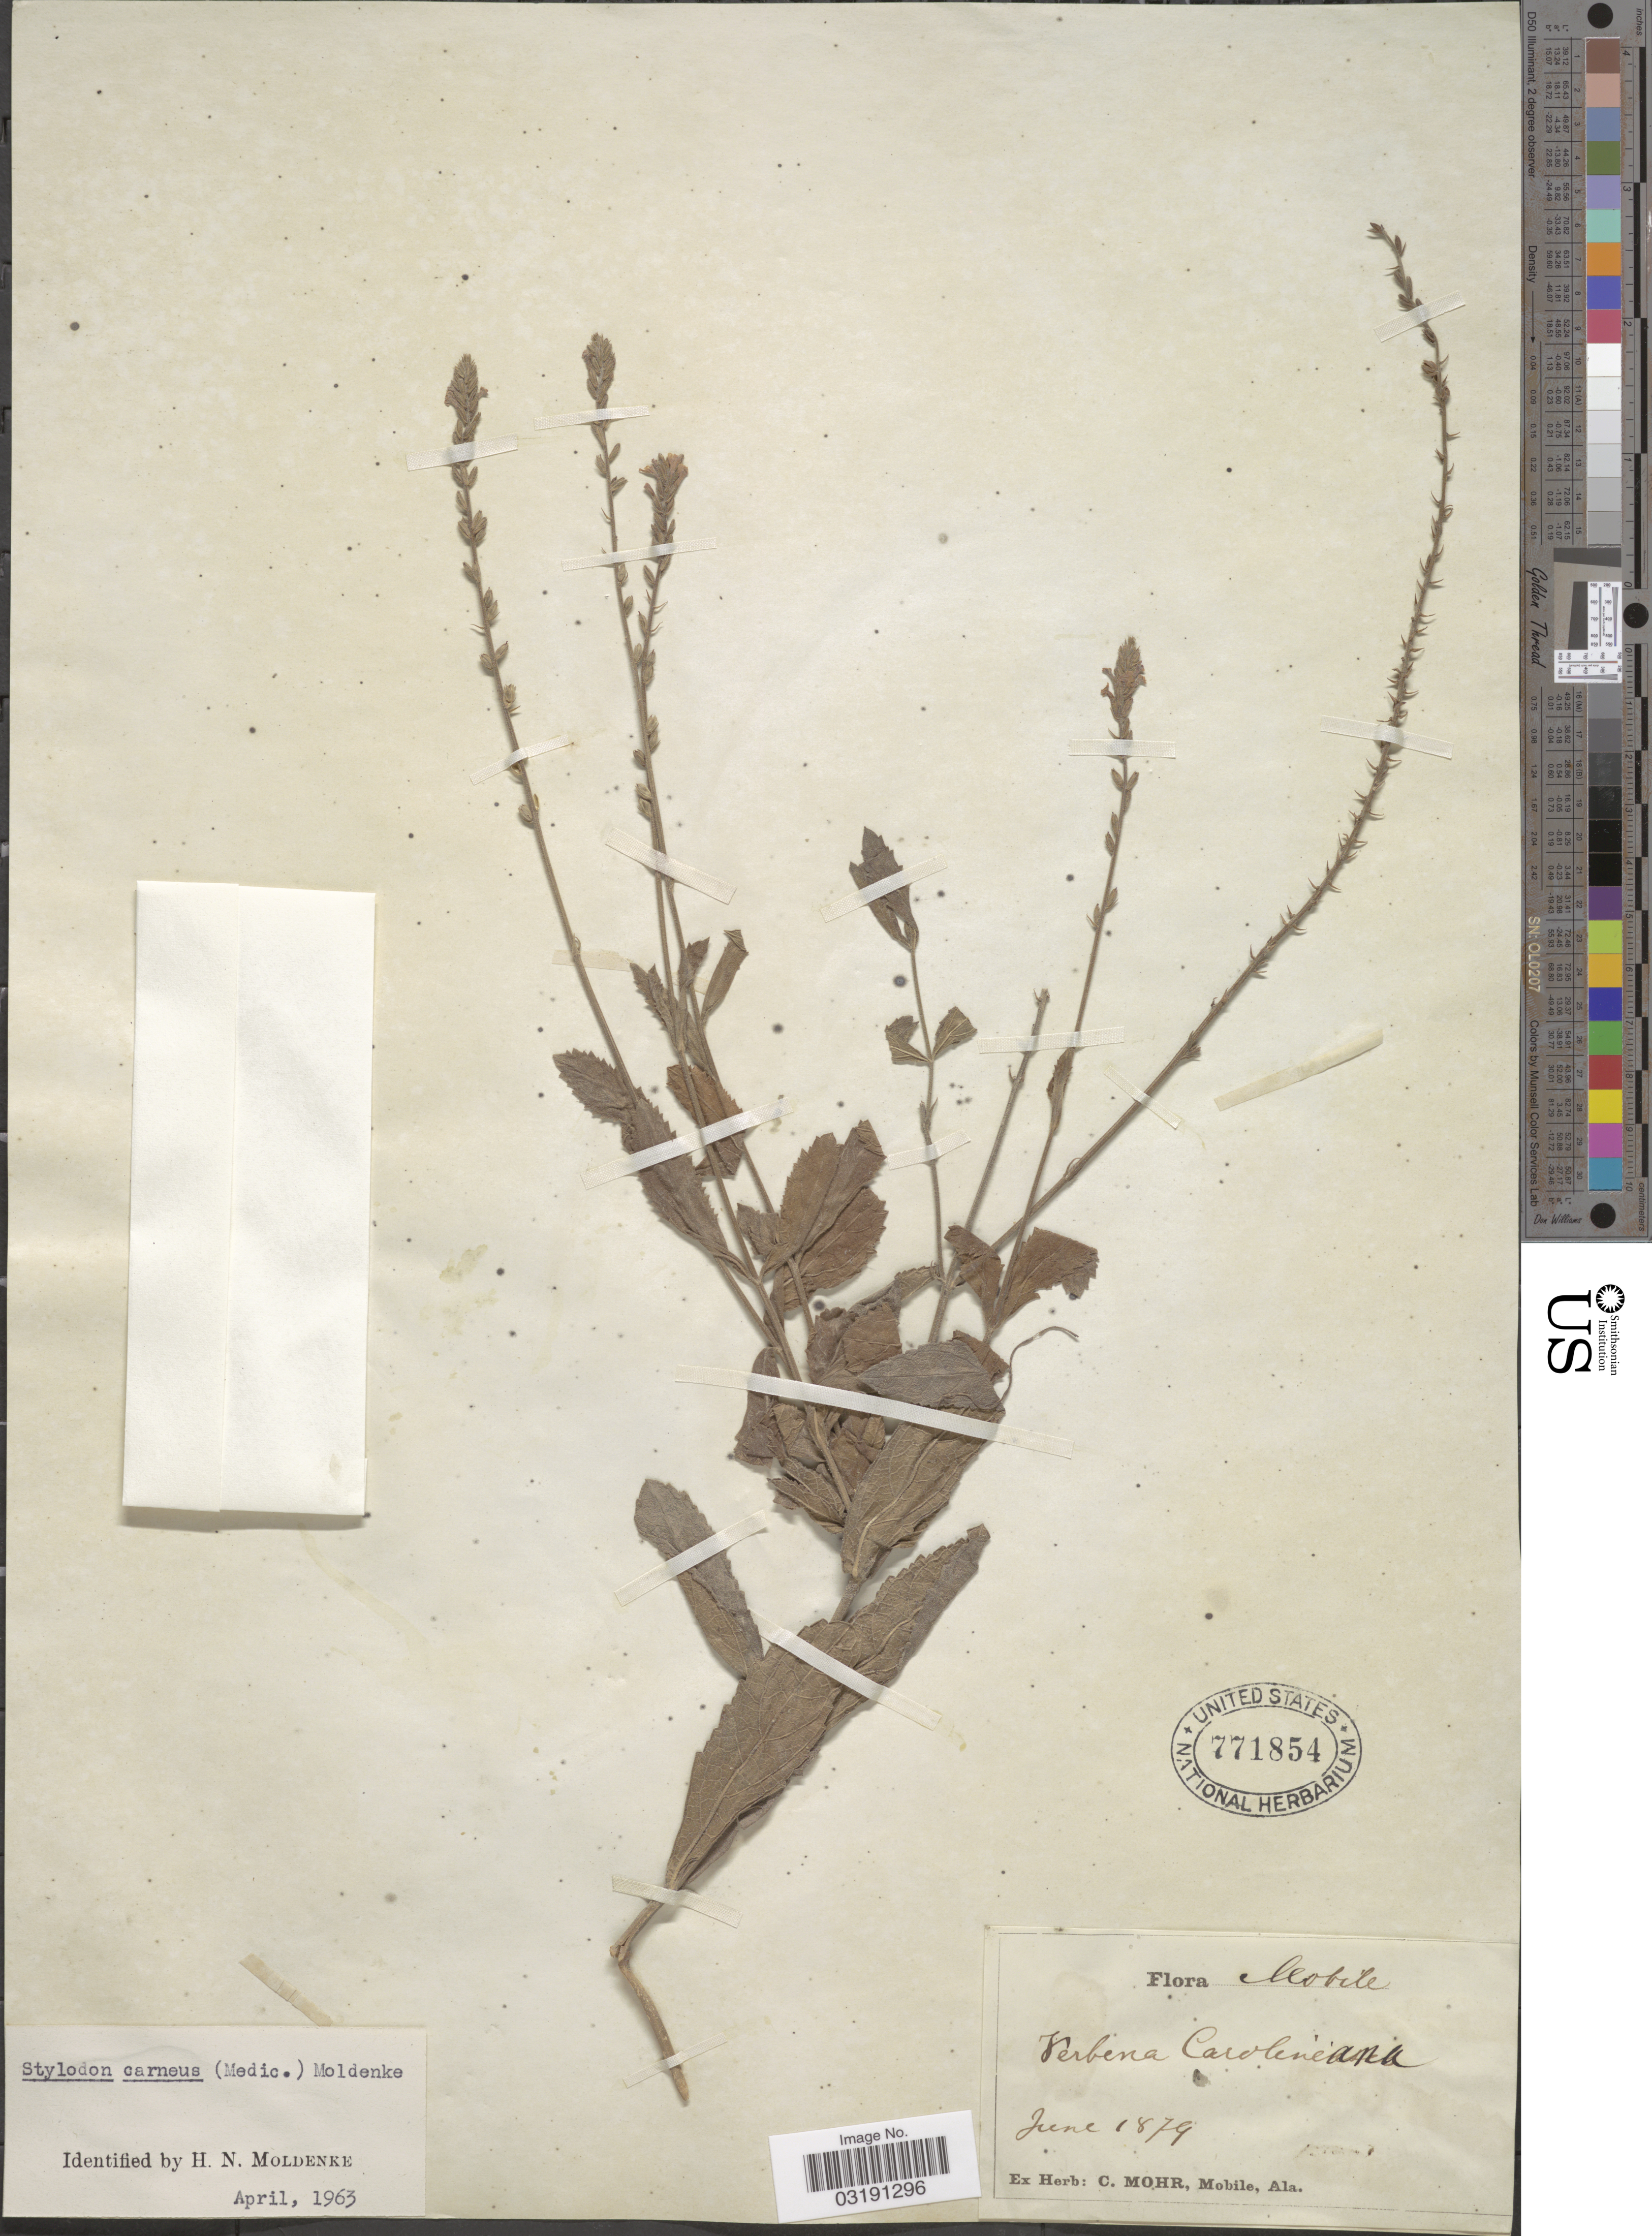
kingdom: Plantae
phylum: Tracheophyta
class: Magnoliopsida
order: Lamiales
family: Verbenaceae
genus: Verbena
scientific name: Verbena carnea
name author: Medik.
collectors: ex herb. C. Mohr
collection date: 1879-06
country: United States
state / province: Alabama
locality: Mobile.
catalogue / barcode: US 771854